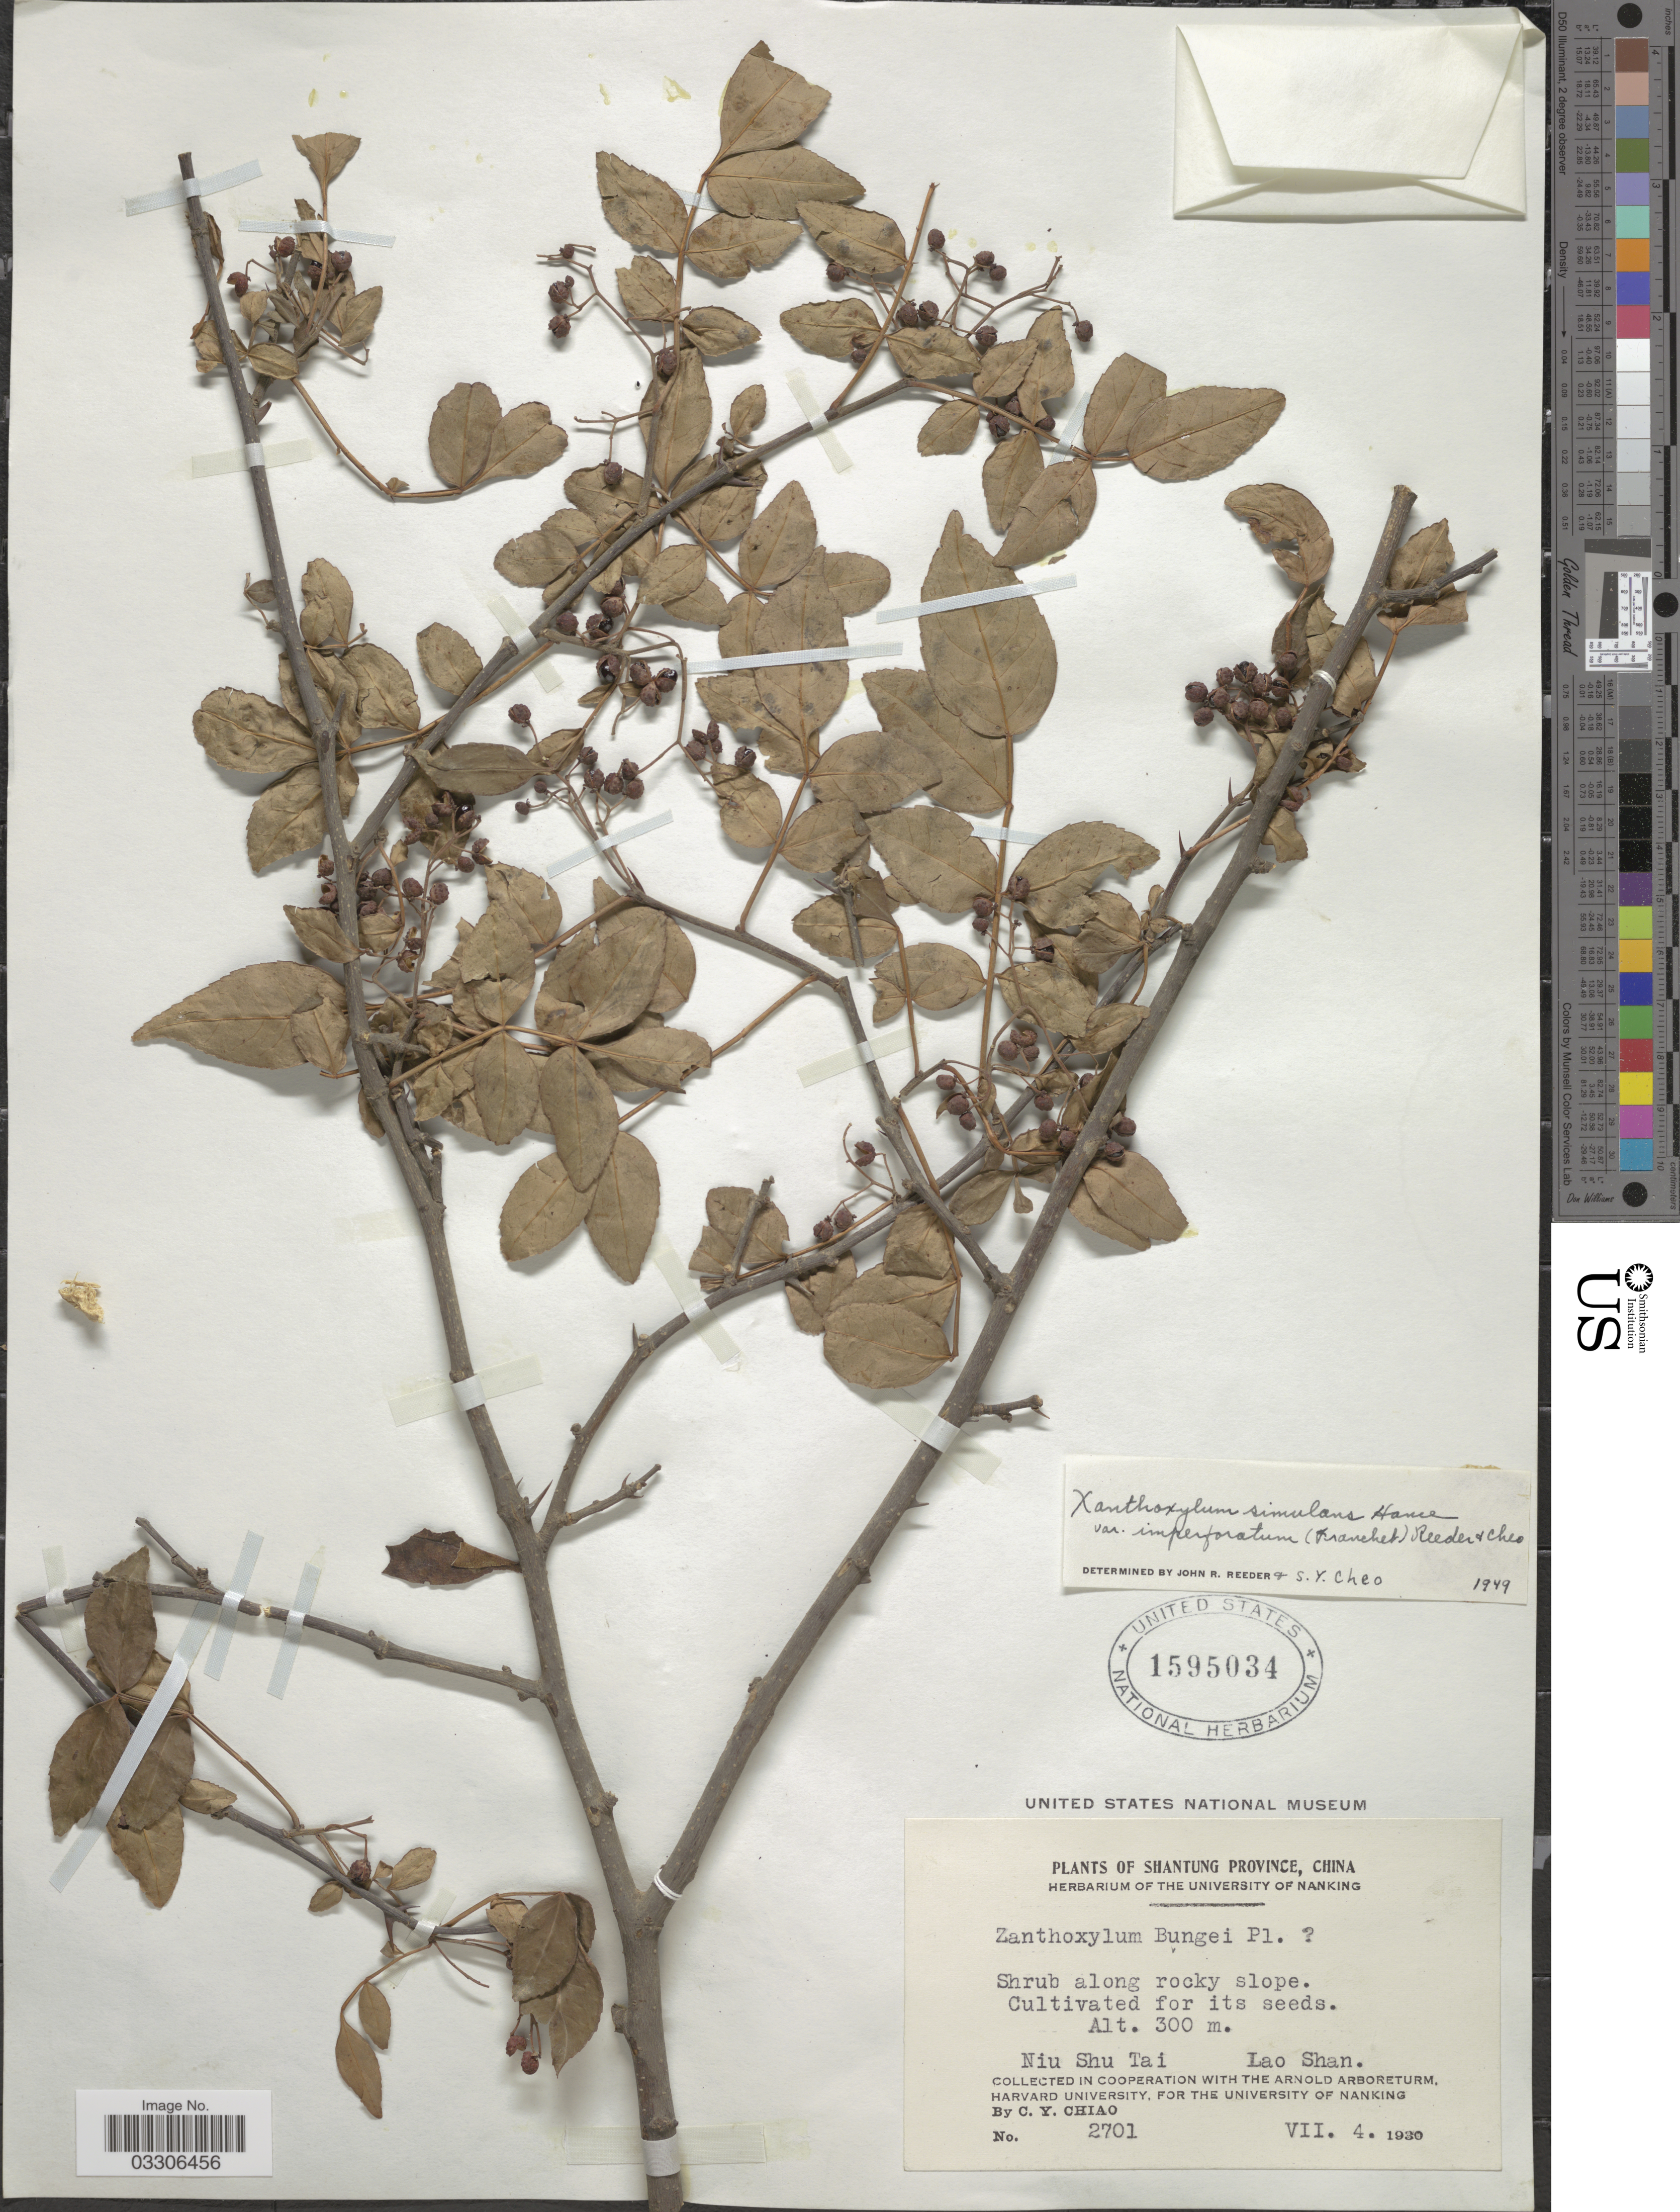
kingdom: Plantae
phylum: Tracheophyta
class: Magnoliopsida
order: Sapindales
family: Rutaceae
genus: Zanthoxylum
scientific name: Zanthoxylum simulans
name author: Hance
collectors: C. Y. Chiao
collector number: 2701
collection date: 1930-07-04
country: China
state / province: Shandong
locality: Shantung Province. Niu Shu Tai Lao Shan.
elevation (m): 300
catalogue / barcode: US 1595034